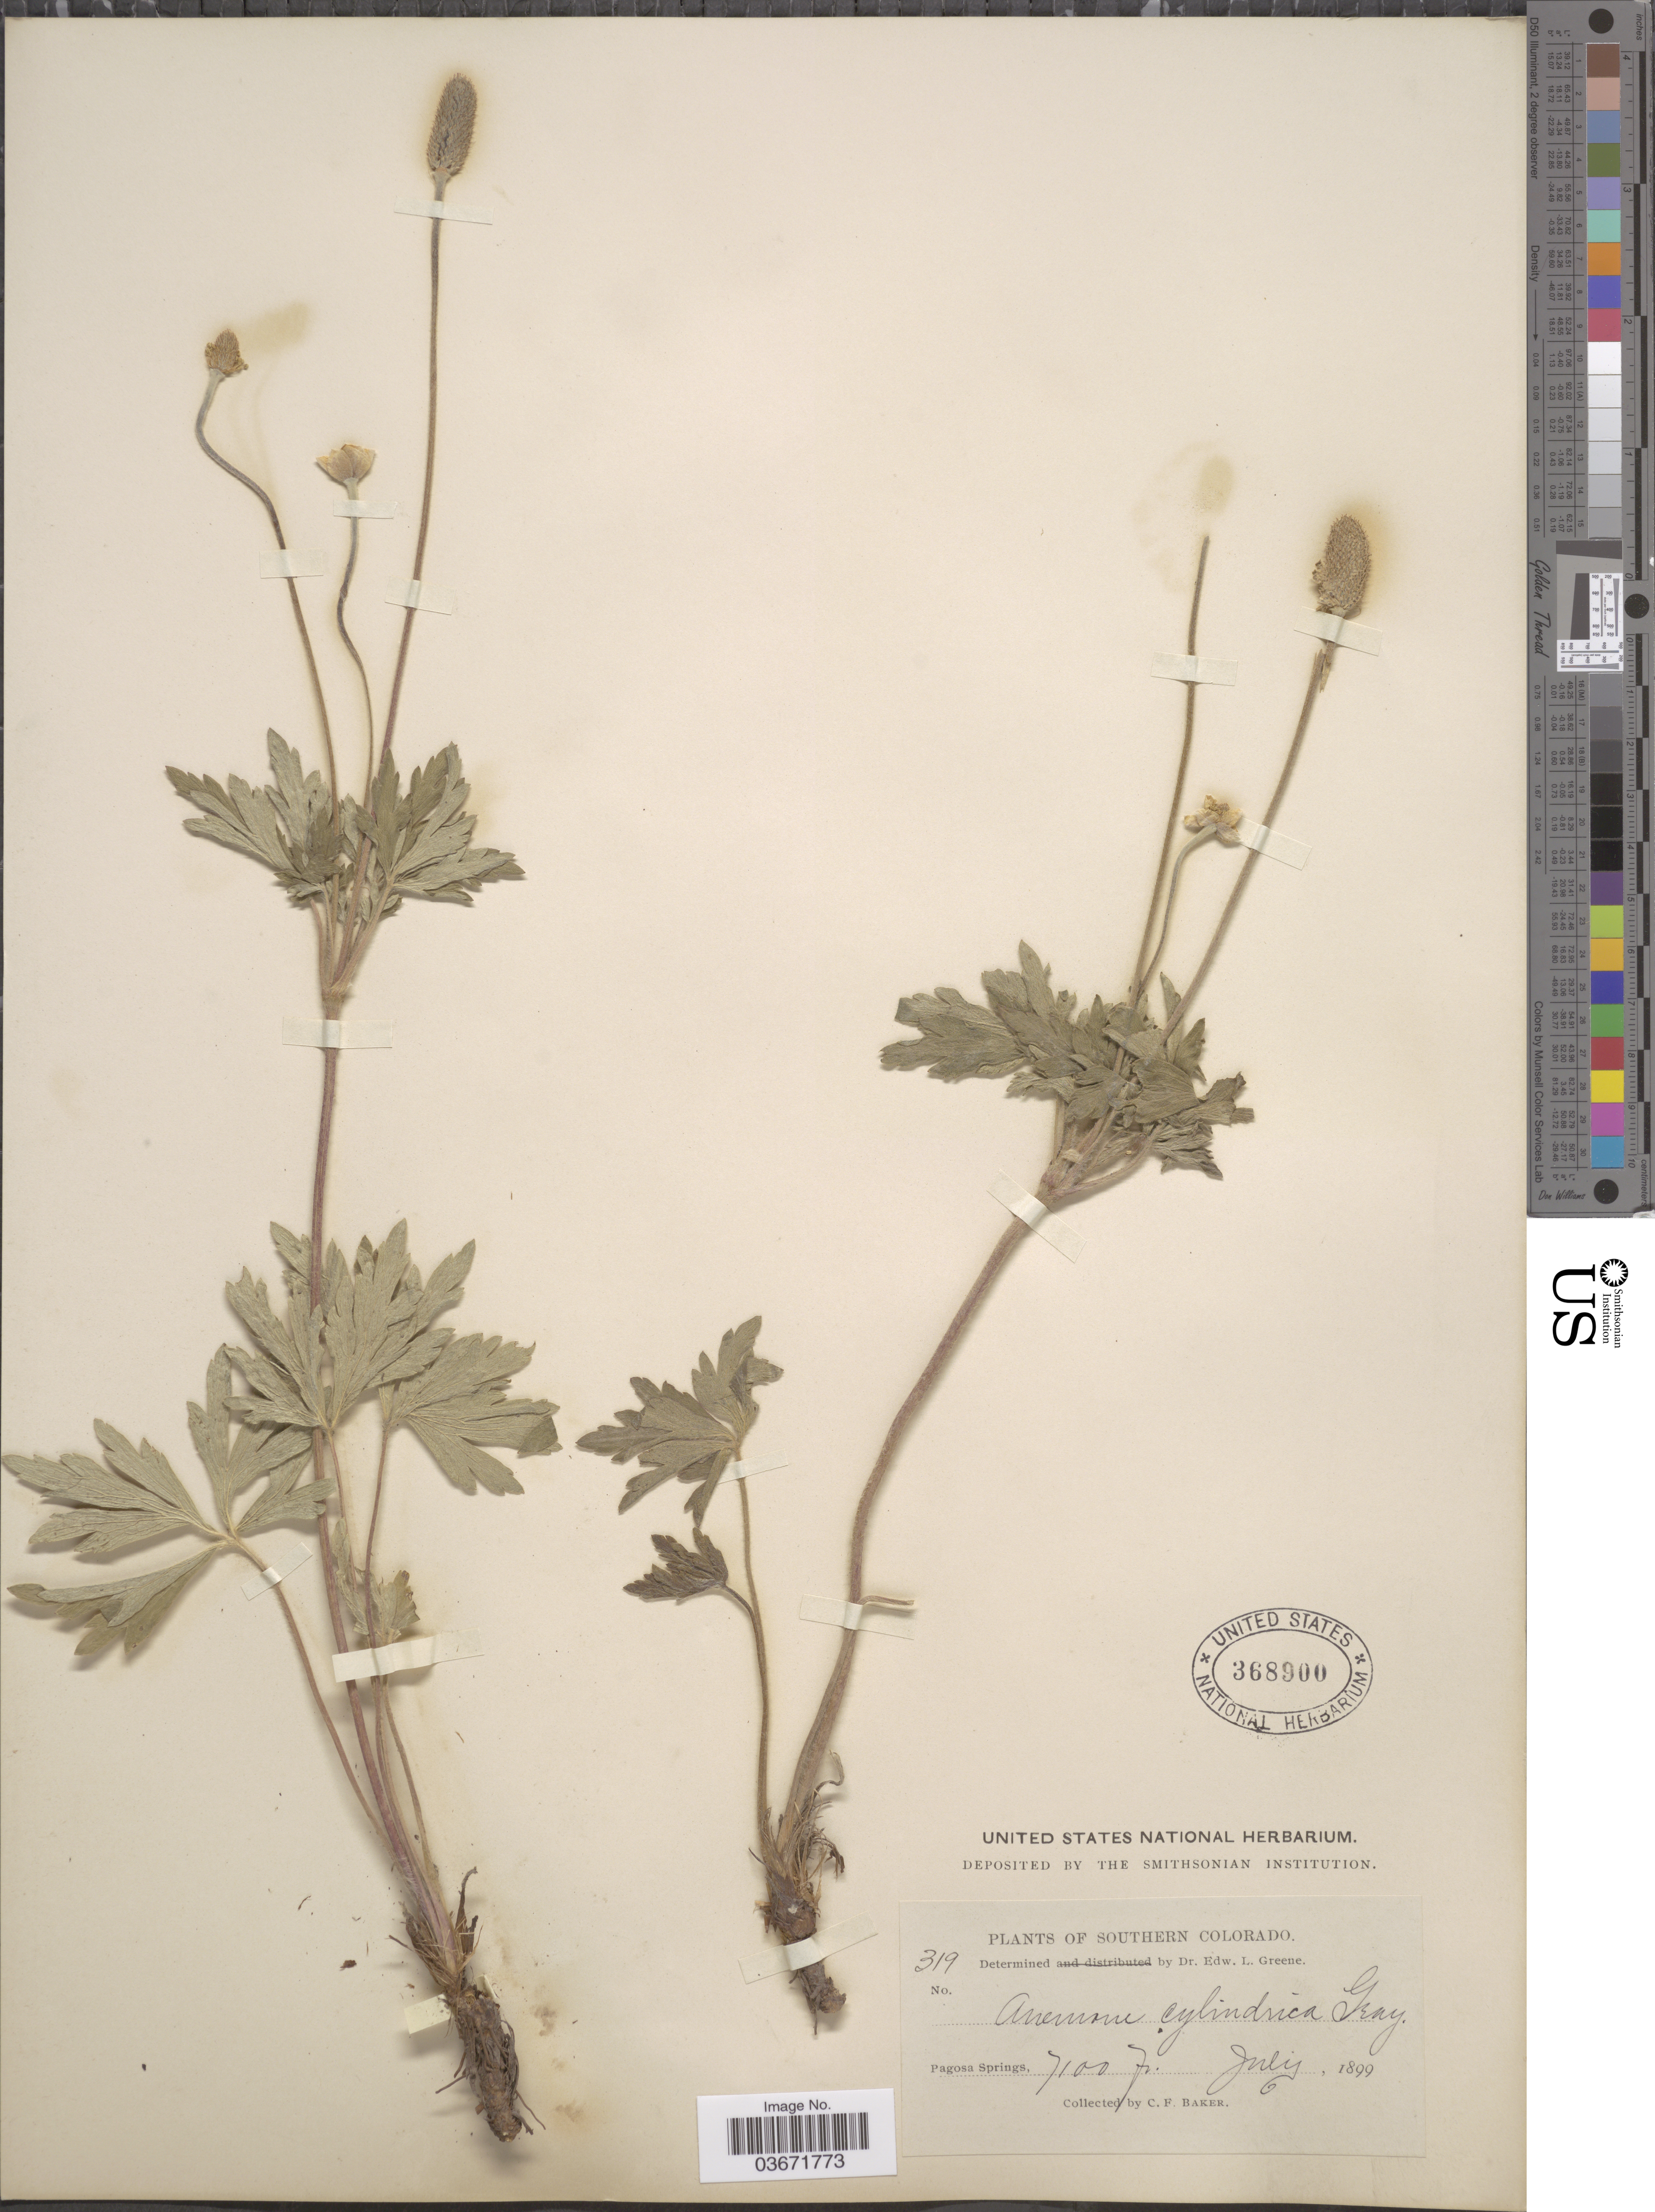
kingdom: Plantae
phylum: Tracheophyta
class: Magnoliopsida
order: Ranunculales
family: Ranunculaceae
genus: Anemone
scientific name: Anemone cylindrica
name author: A. Gray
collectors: C. F. Baker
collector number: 319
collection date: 1899-07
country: United States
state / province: Colorado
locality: Southern Colorado. Pagosa Springs.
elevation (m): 2164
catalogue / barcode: US 368900